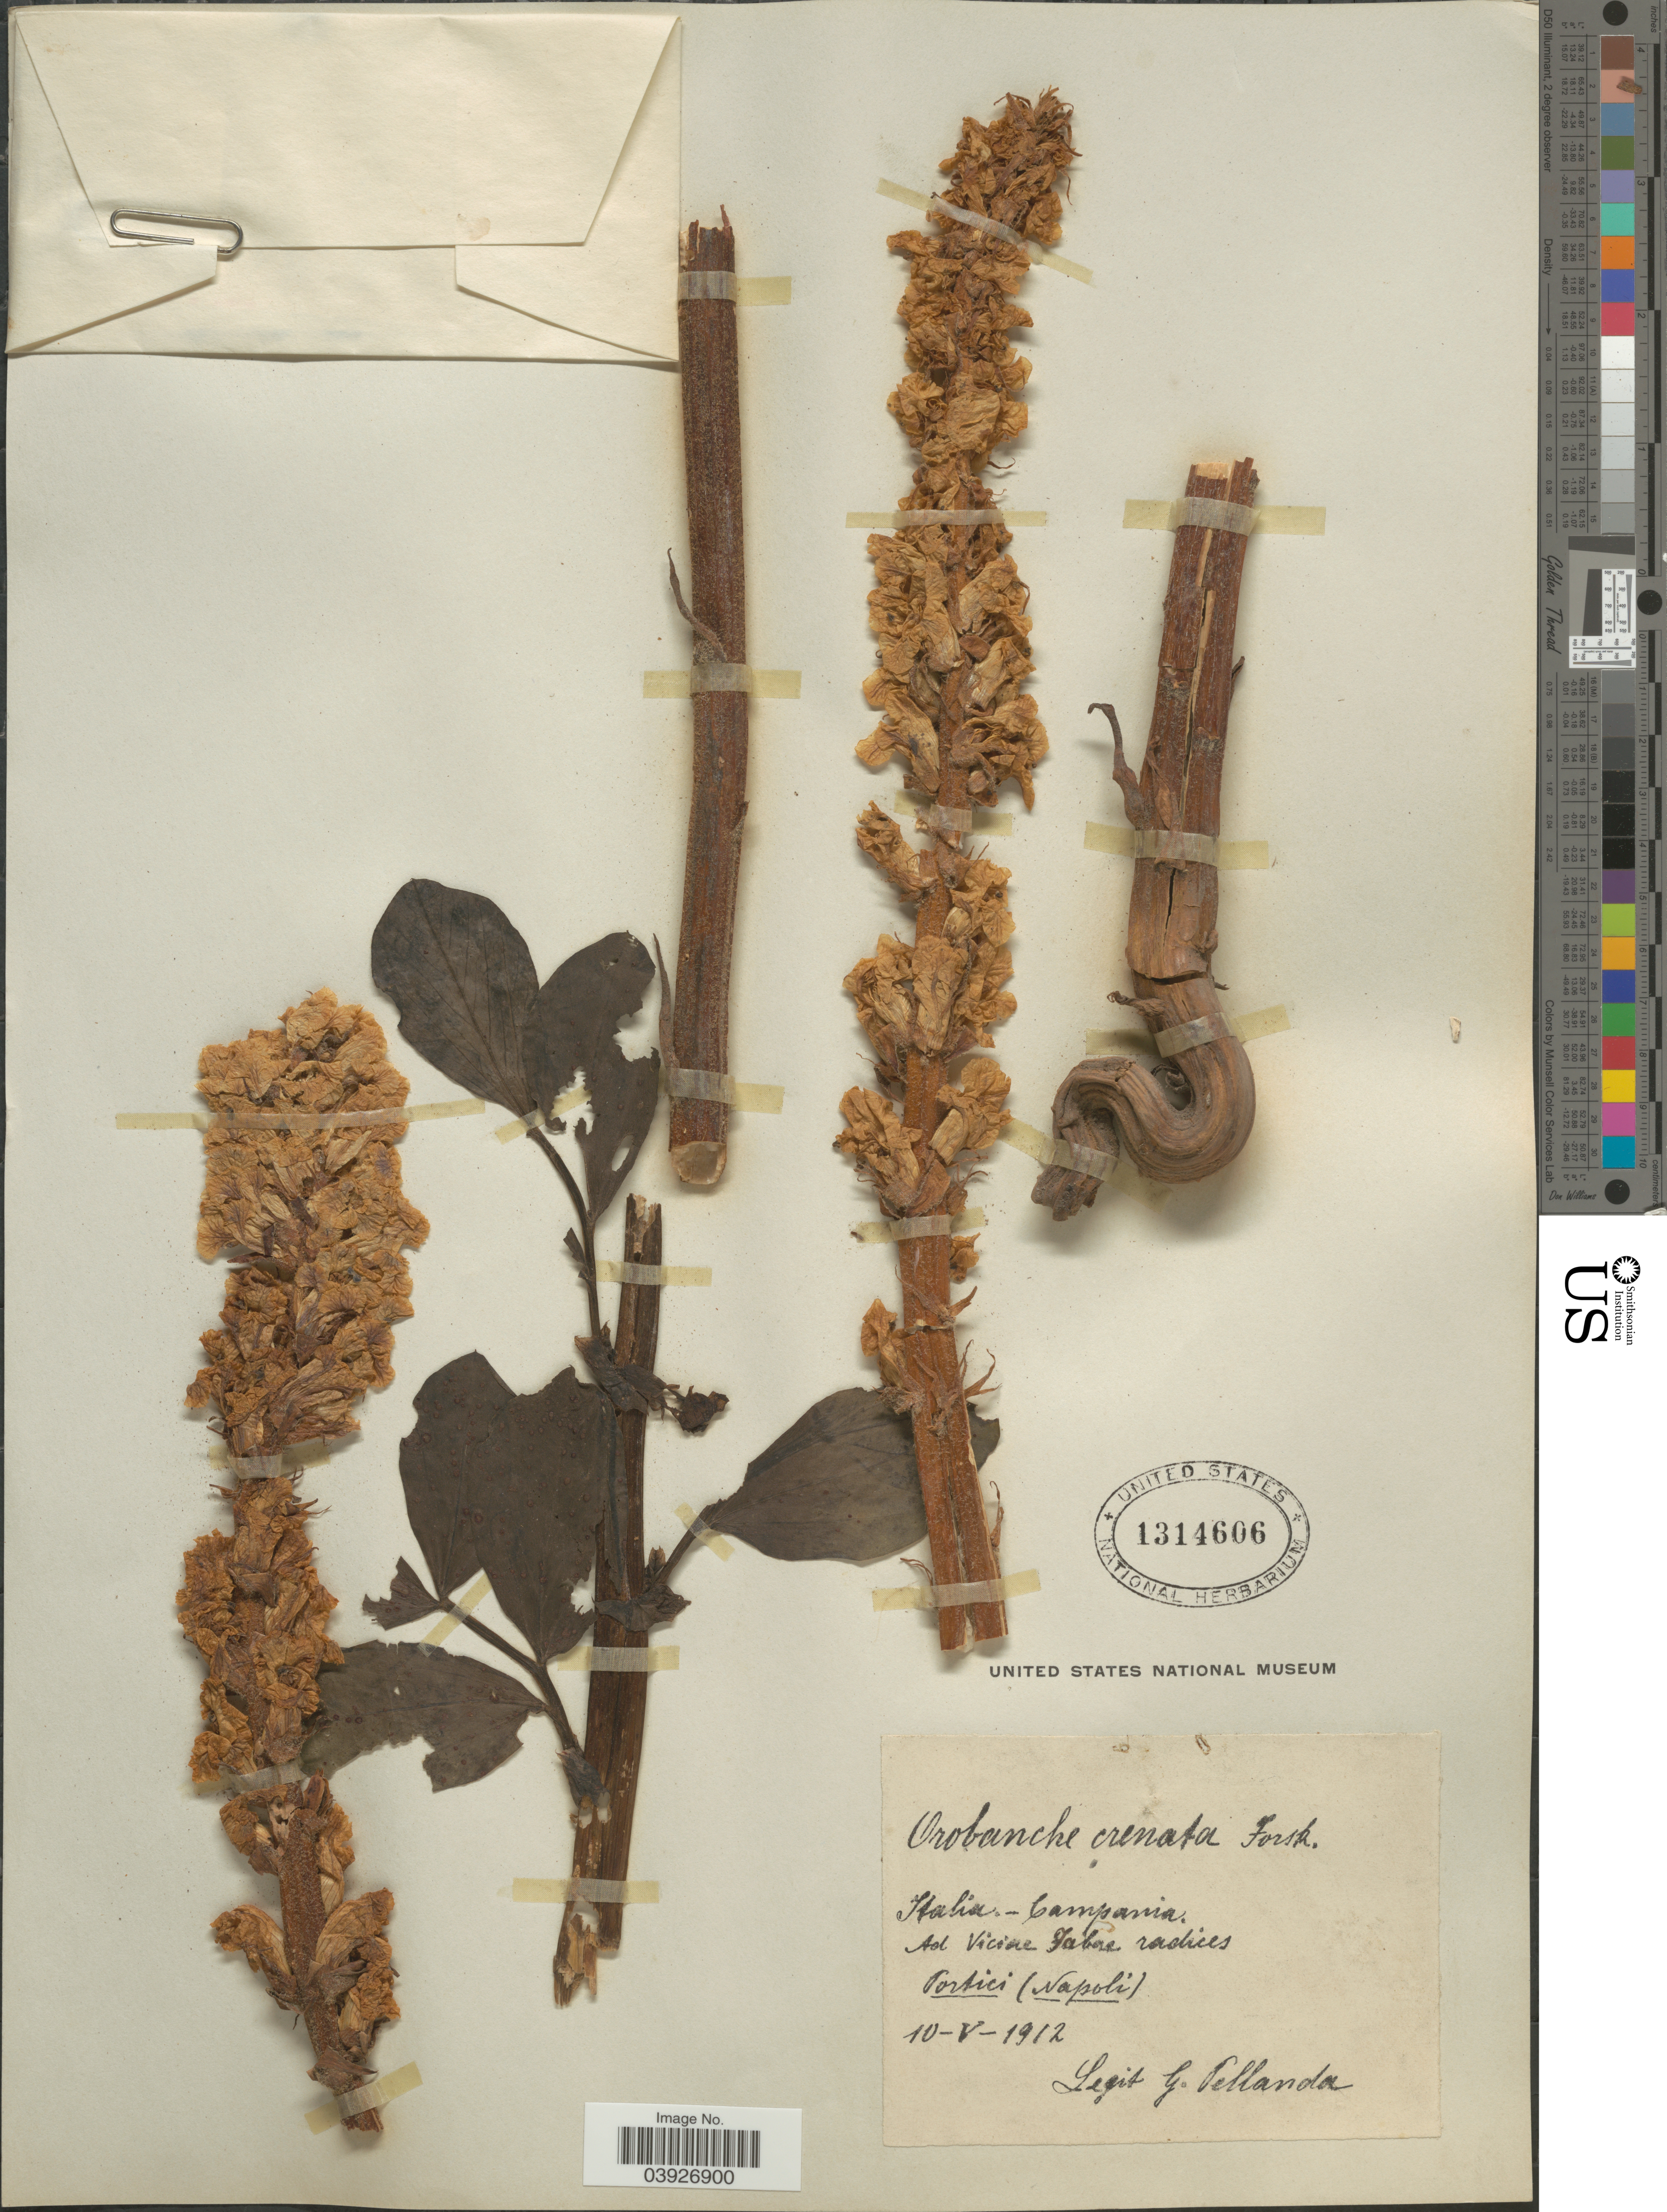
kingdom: Plantae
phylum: Tracheophyta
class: Magnoliopsida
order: Lamiales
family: Orobanchaceae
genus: Orobanche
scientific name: Orobanche crenata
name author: Vell.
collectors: G. Pellanda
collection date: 1912-05-10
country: Italy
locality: Campania. Aol Vicine Iabore radices. Portici (Napoli).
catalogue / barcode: US 1314606